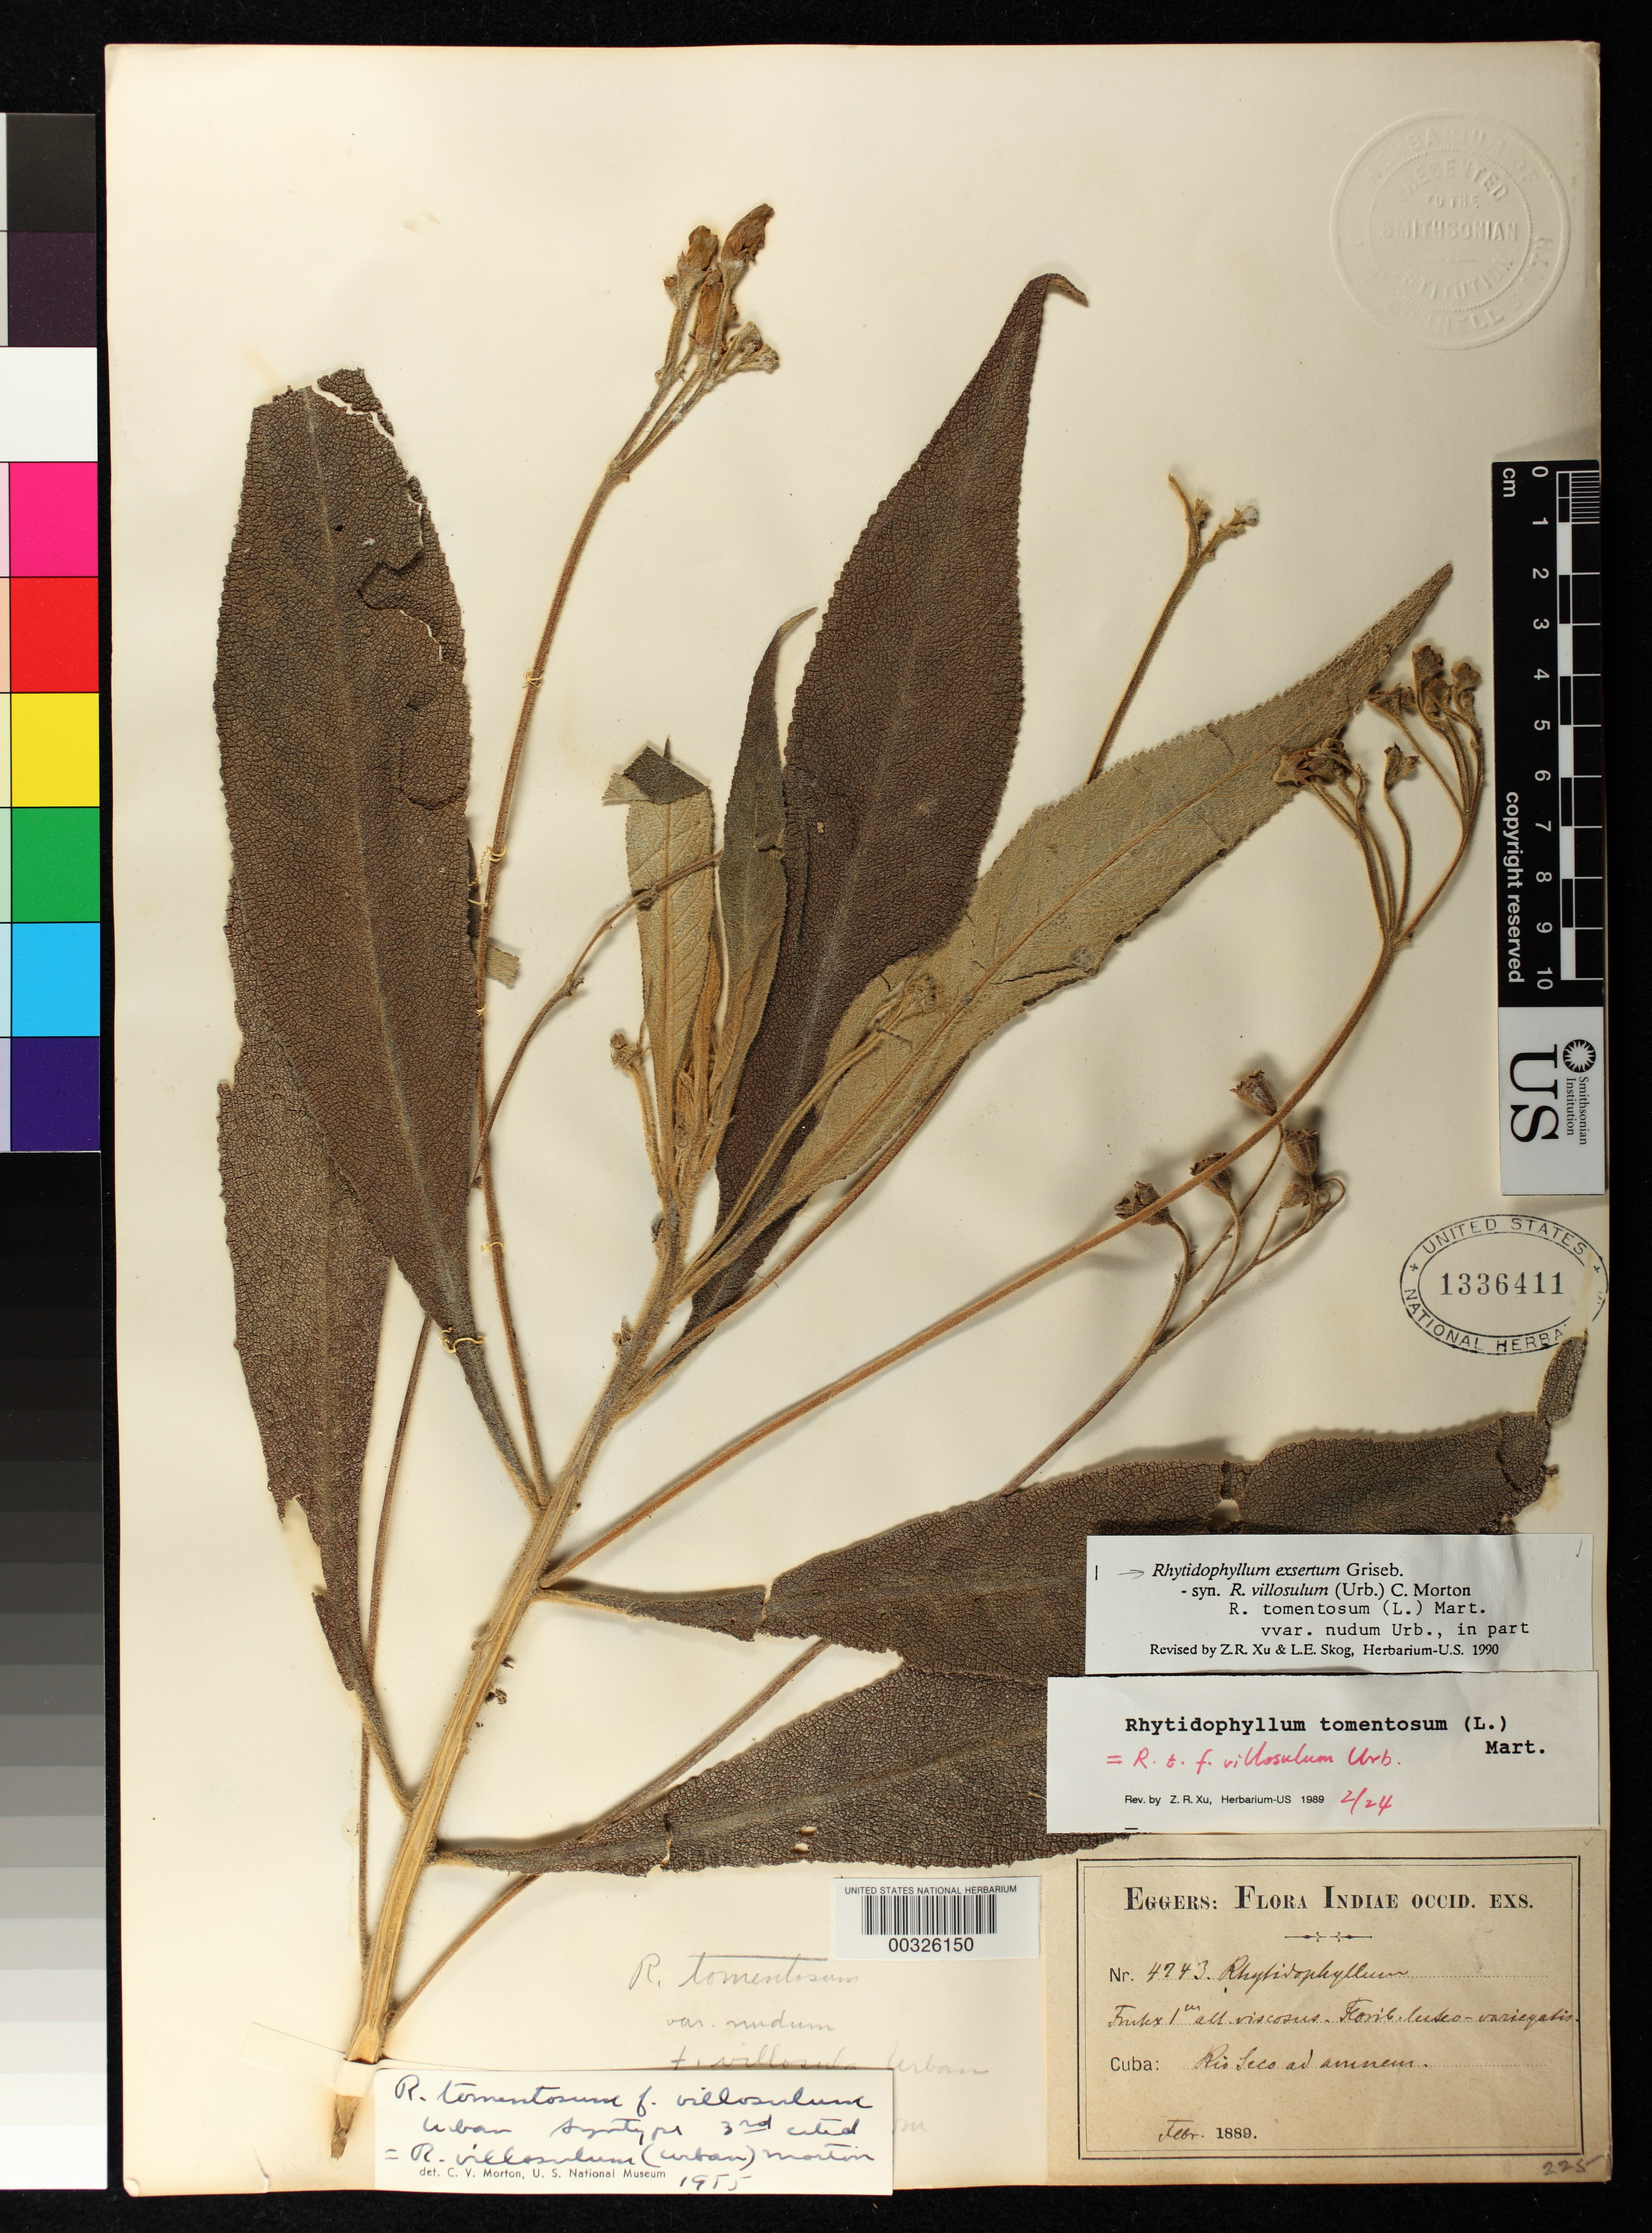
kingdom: Plantae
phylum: Tracheophyta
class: Magnoliopsida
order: Lamiales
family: Gesneriaceae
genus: Rhytidophyllum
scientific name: Rhytidophyllum tomentosum f. villosulum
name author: Urb.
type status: Isosyntype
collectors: H. F. A. von Eggers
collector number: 4743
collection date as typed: Feb 1889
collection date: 1889-02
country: Cuba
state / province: Oriente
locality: Rio Seco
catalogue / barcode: US 1336411